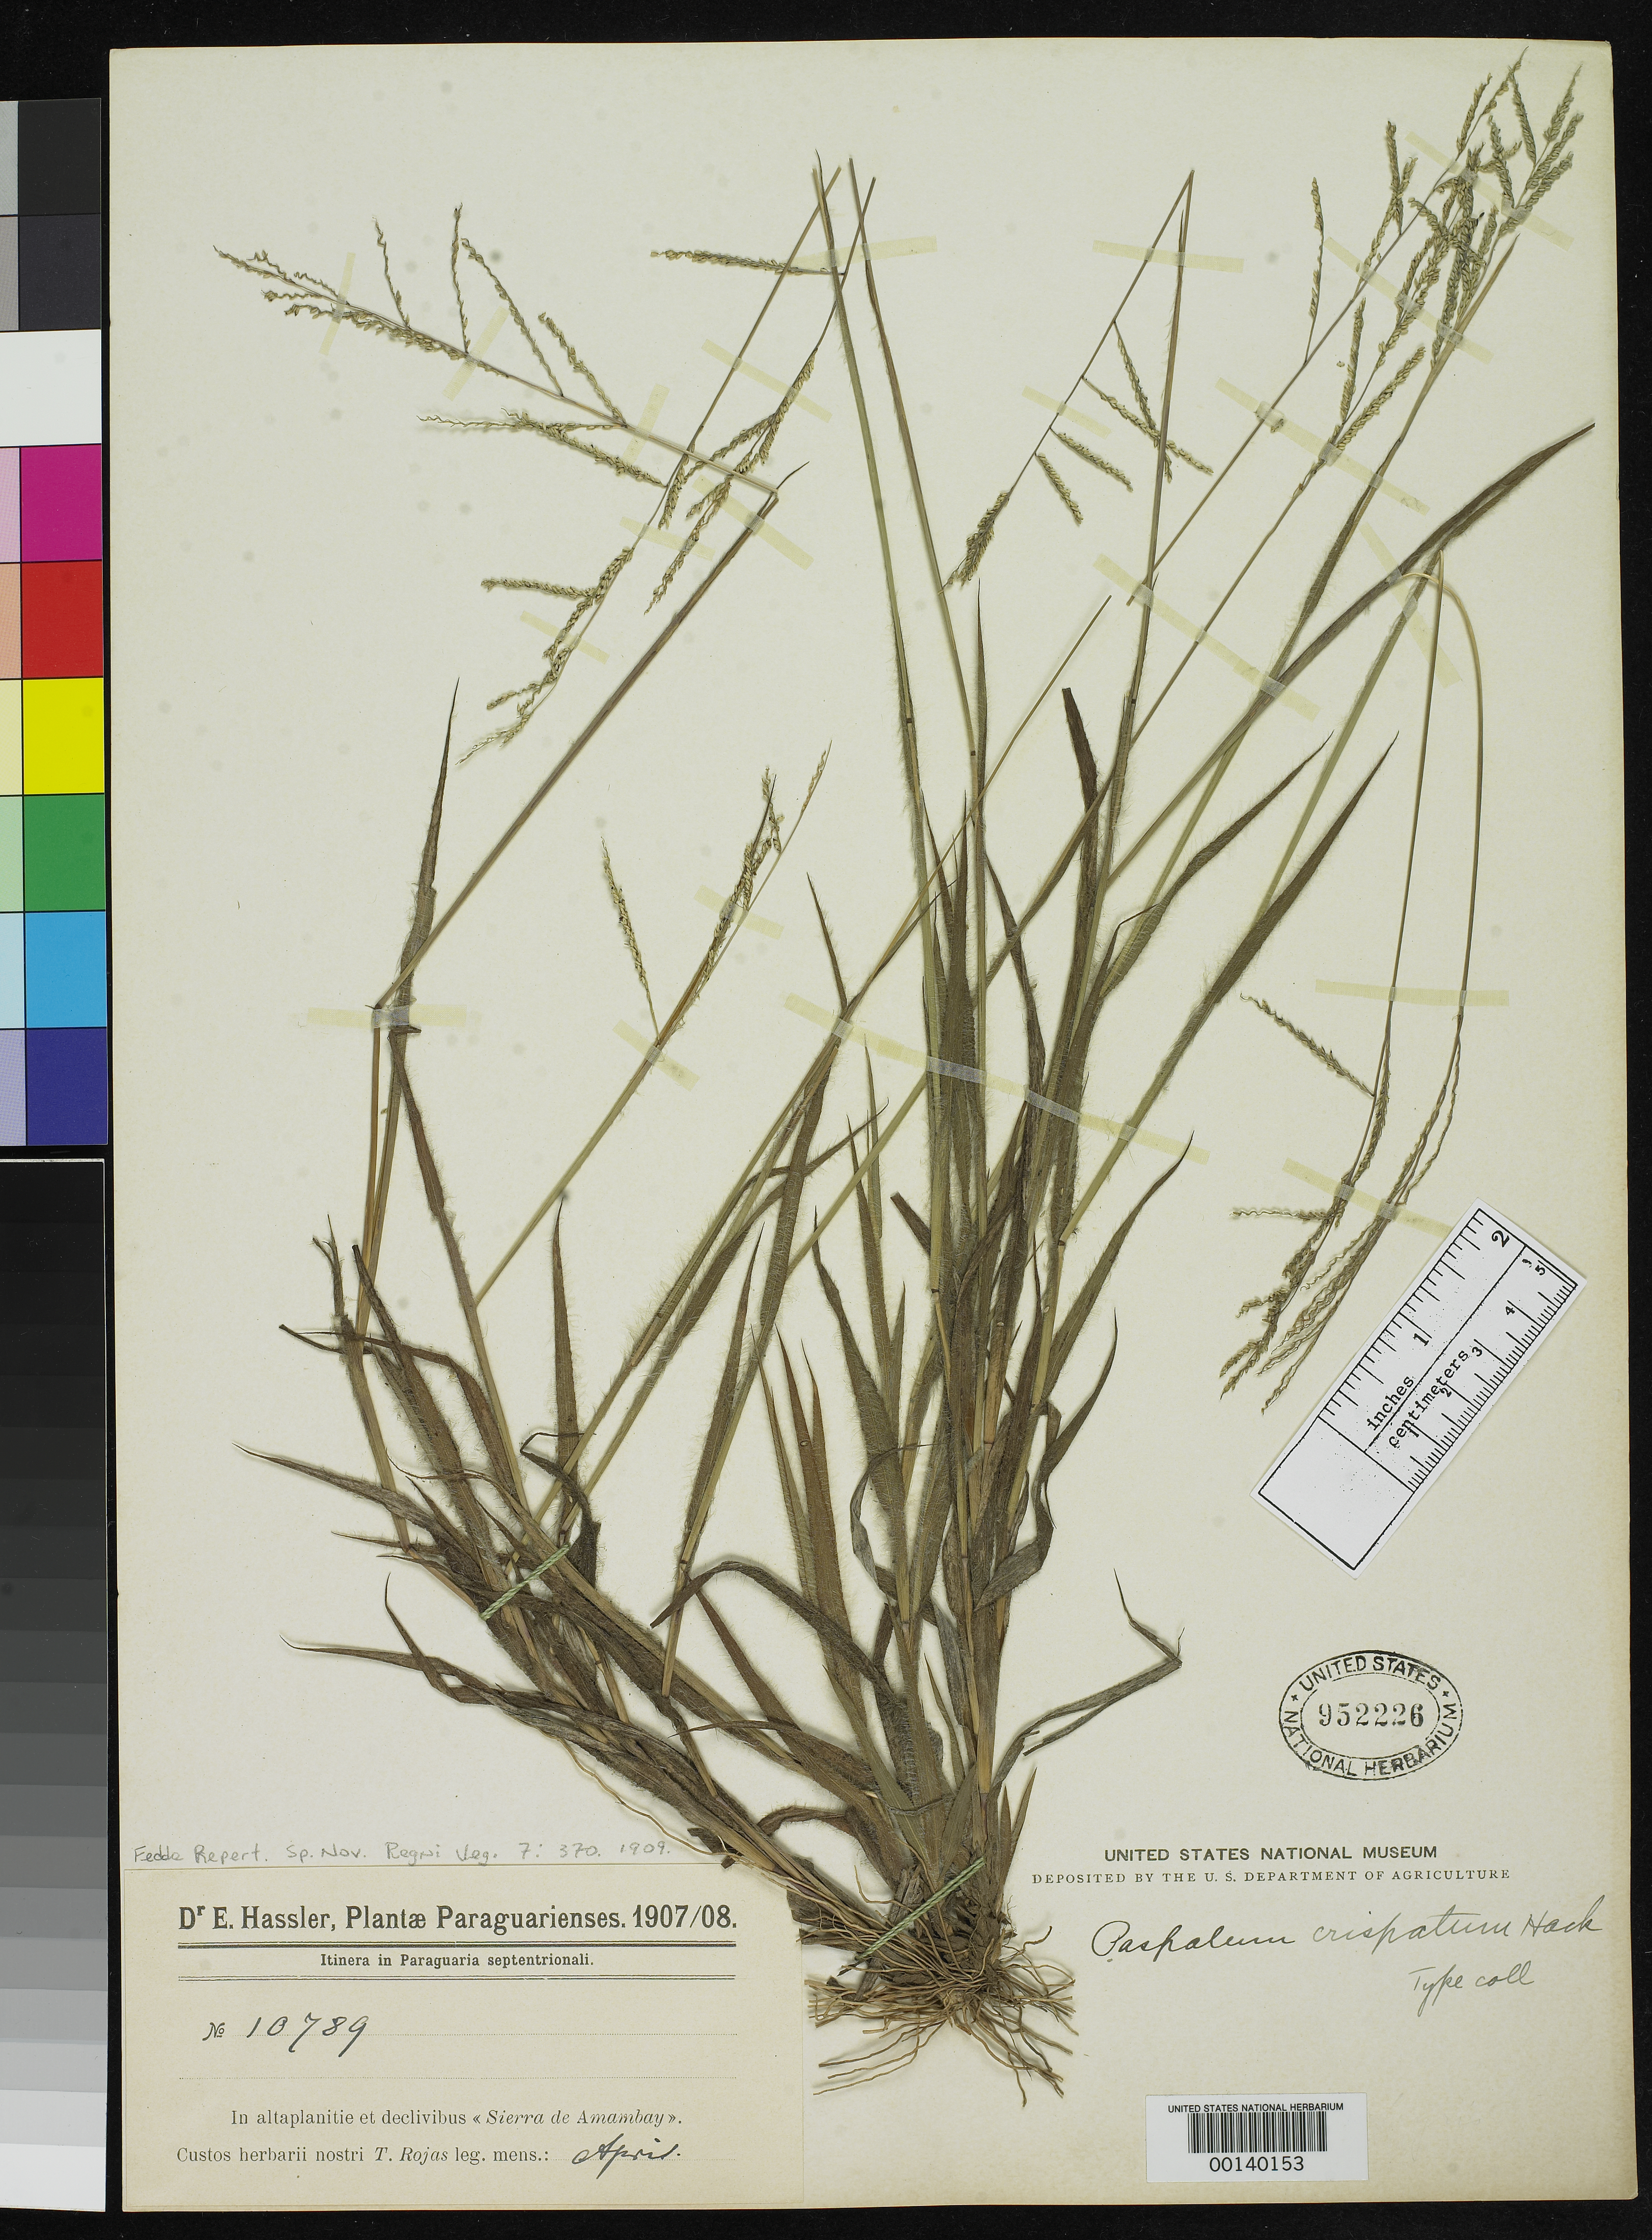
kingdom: Plantae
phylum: Tracheophyta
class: Liliopsida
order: Poales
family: Poaceae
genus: Paspalum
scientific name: Paspalum crispatum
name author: Hack.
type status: Isotype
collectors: T. Rojas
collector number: Hassler 10789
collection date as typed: Apr 1908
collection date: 1908-04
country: Paraguay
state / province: Amambay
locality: Sierra de Amambay.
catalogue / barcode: US 952226